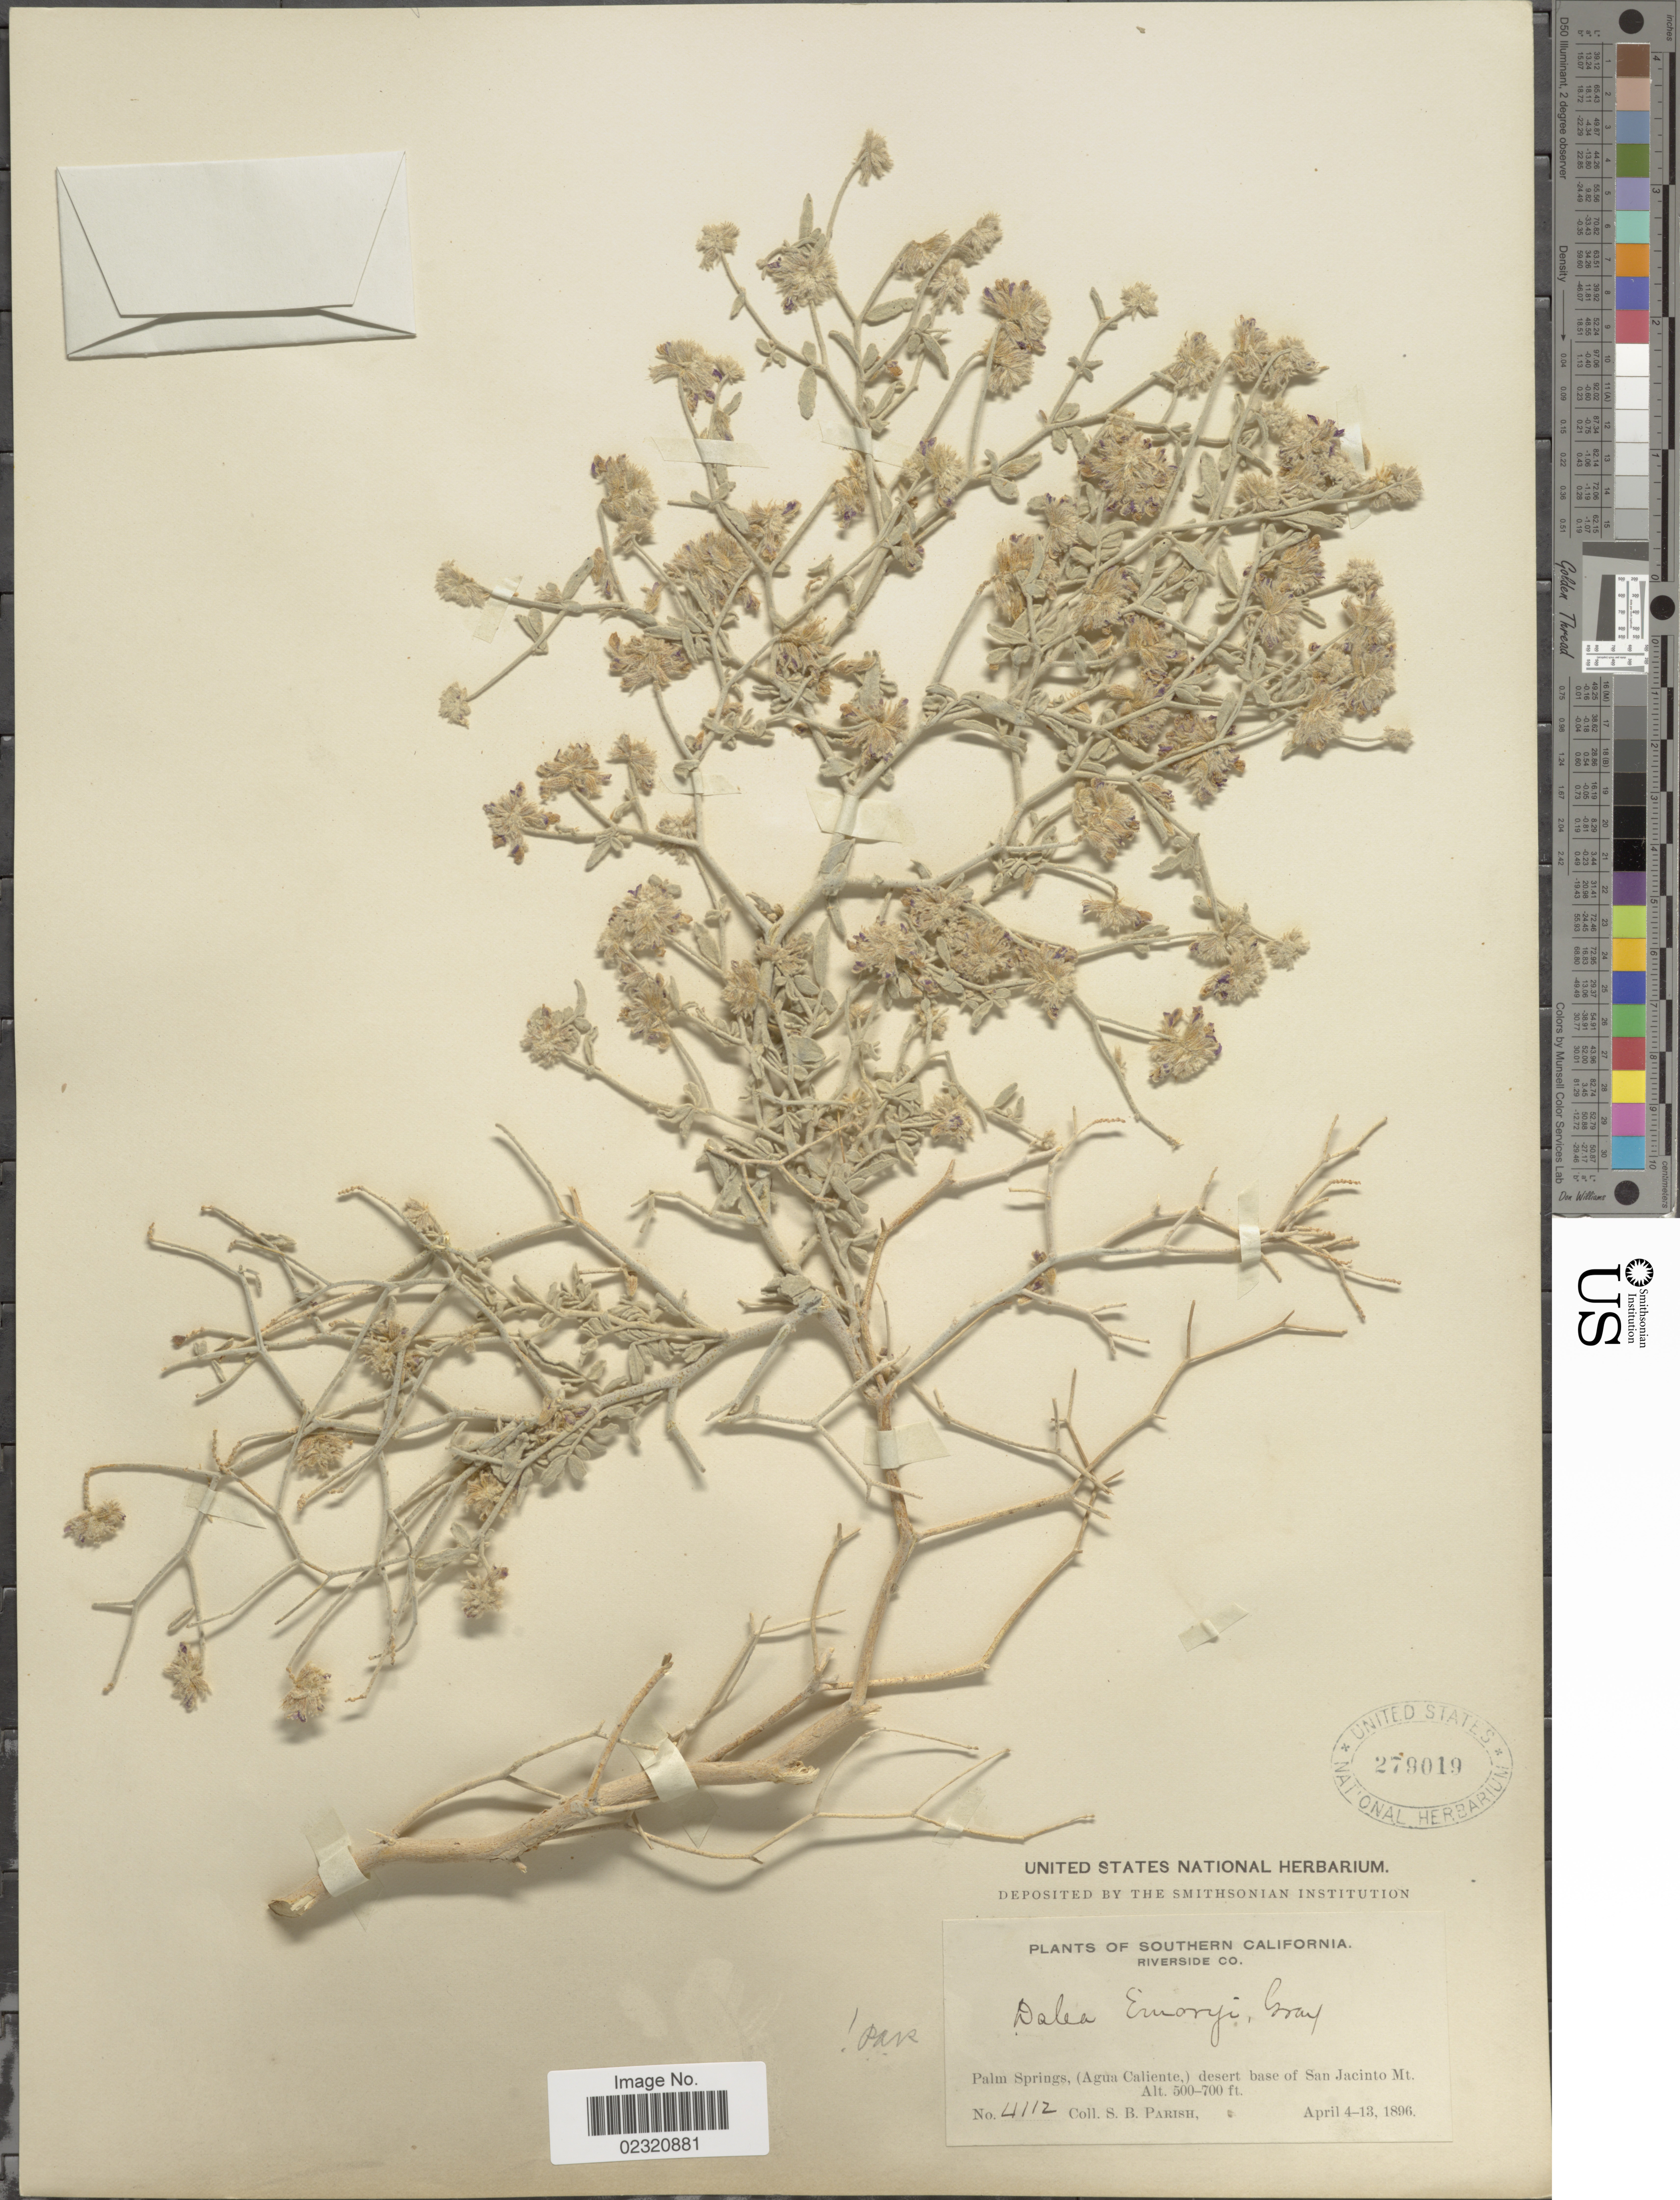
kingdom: Plantae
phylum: Tracheophyta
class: Magnoliopsida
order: Fabales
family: Fabaceae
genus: Psorothamnus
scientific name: Psorothamnus emoryi var. emoryi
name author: (A. Gray) Rydb.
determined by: Strong, M. T., (US), Smithsonian Institution - National Museum of Natural History (UNITED STATES)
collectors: S. B. Parish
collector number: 4112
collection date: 1896-04-04/1896-04-13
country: United States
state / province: California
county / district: Riverside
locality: Southern California, Riverside Co., Palm Springs, (Agua Caliente) desert base of San Jacinto Mt.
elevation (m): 152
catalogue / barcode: US 279019